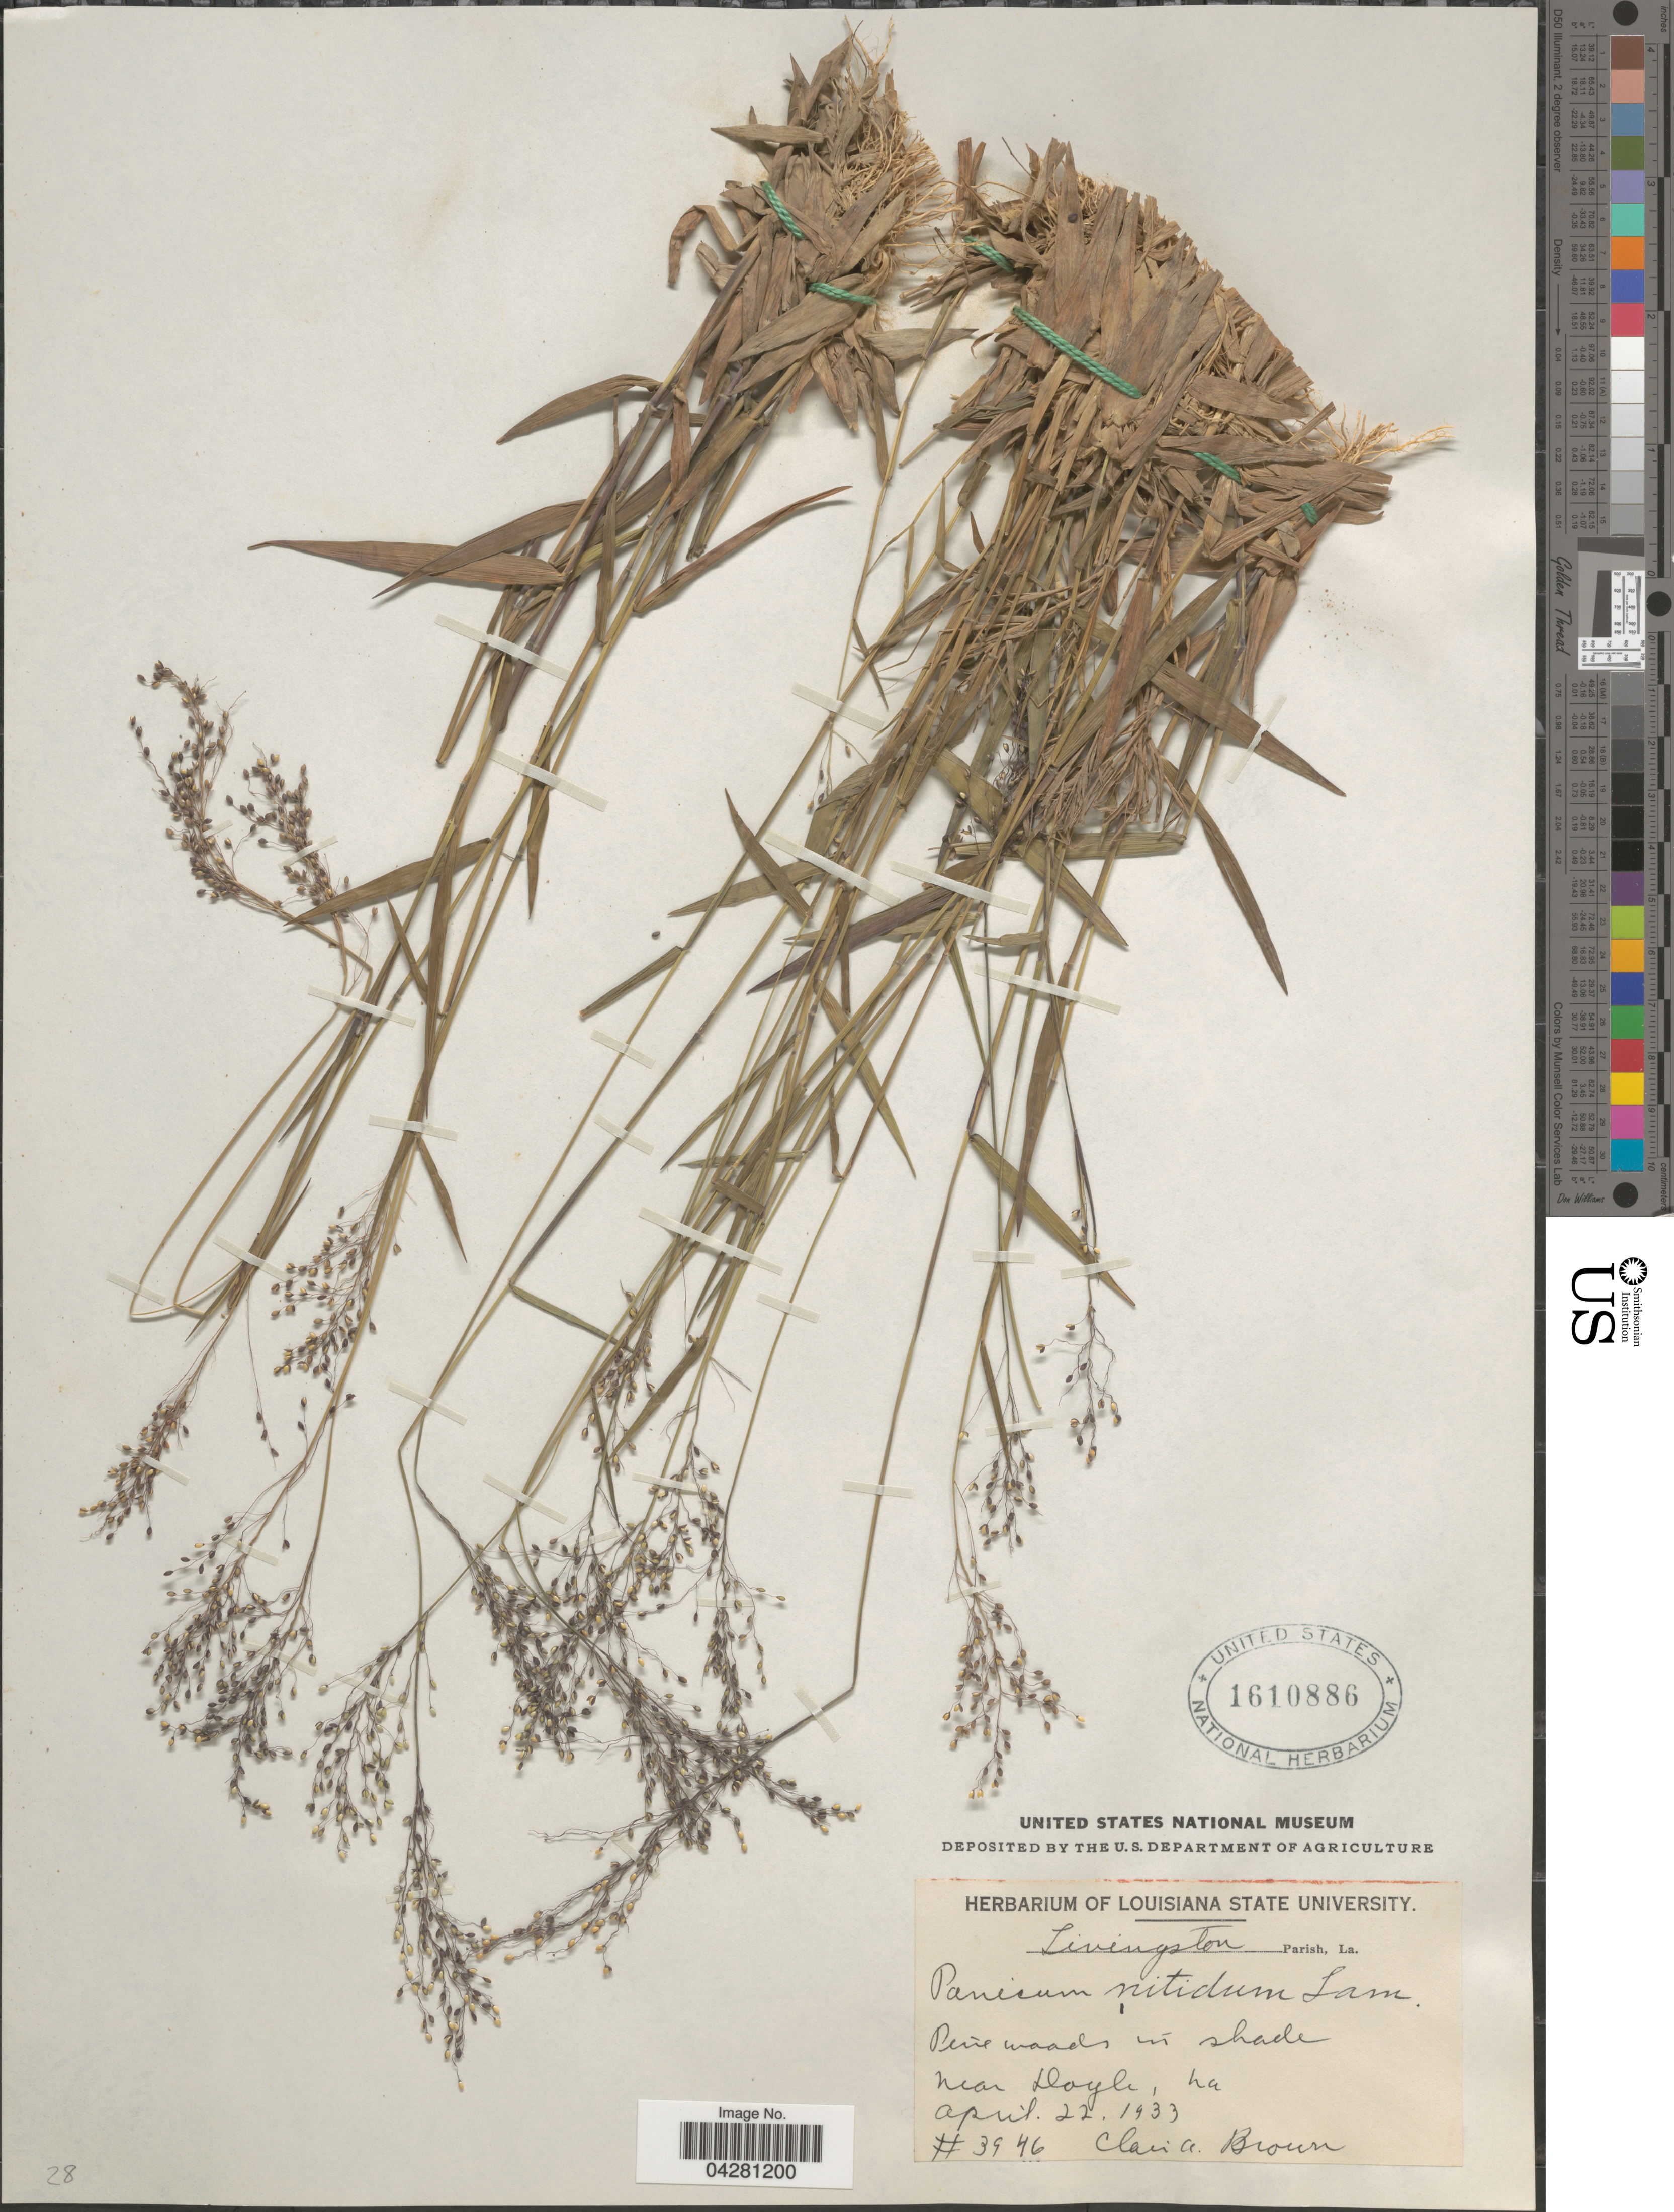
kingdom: Plantae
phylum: Tracheophyta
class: Liliopsida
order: Poales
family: Poaceae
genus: Dichanthelium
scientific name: Dichanthelium dichotomum var. nitidum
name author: (Scribn.) Kerguélen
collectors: C. A. Brown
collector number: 3946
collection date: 1933-04-22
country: United States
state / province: Louisiana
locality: Livingston Parish. Pine woods in shade. Near Doyle.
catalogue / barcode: US 1610886